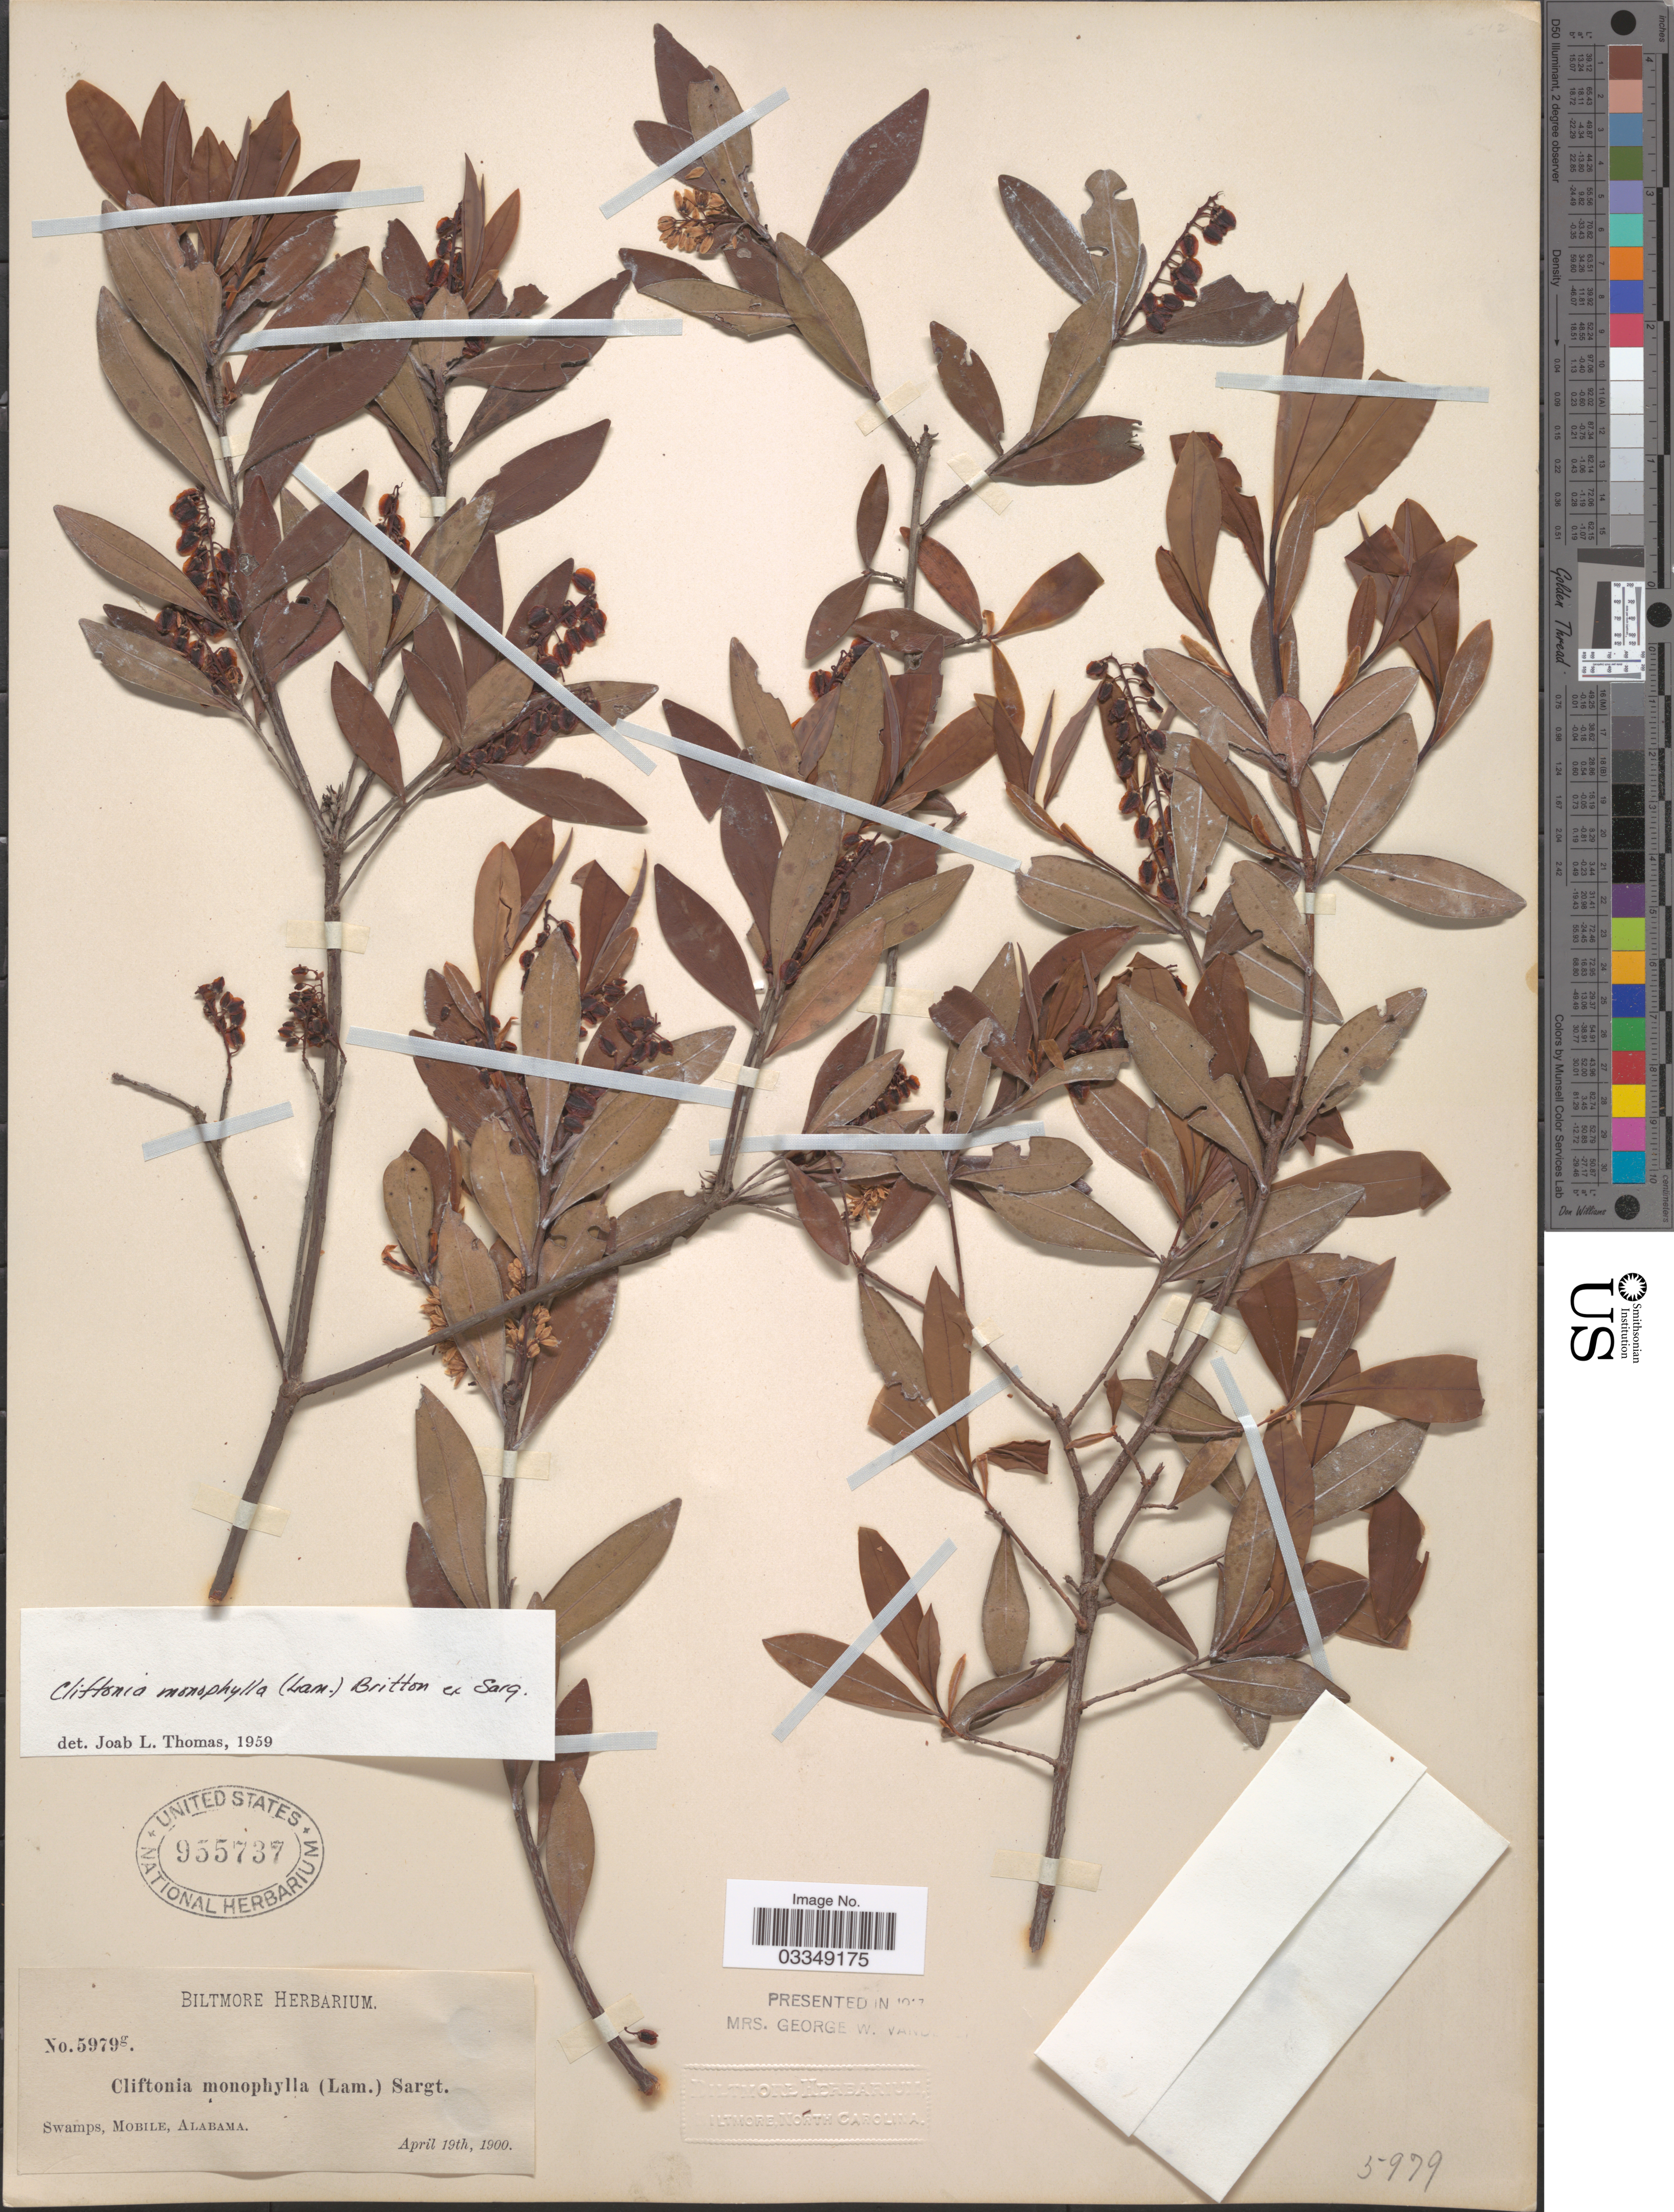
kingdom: Plantae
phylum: Tracheophyta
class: Magnoliopsida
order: Ericales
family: Cyrillaceae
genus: Cliftonia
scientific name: Cliftonia monophylla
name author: (Lam.) Britton ex Sarg.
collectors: ex herb. Biltmore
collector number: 5979g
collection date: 1900-04-19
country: United States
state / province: Alabama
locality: Swamps, Mobile.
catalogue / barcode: US 955737